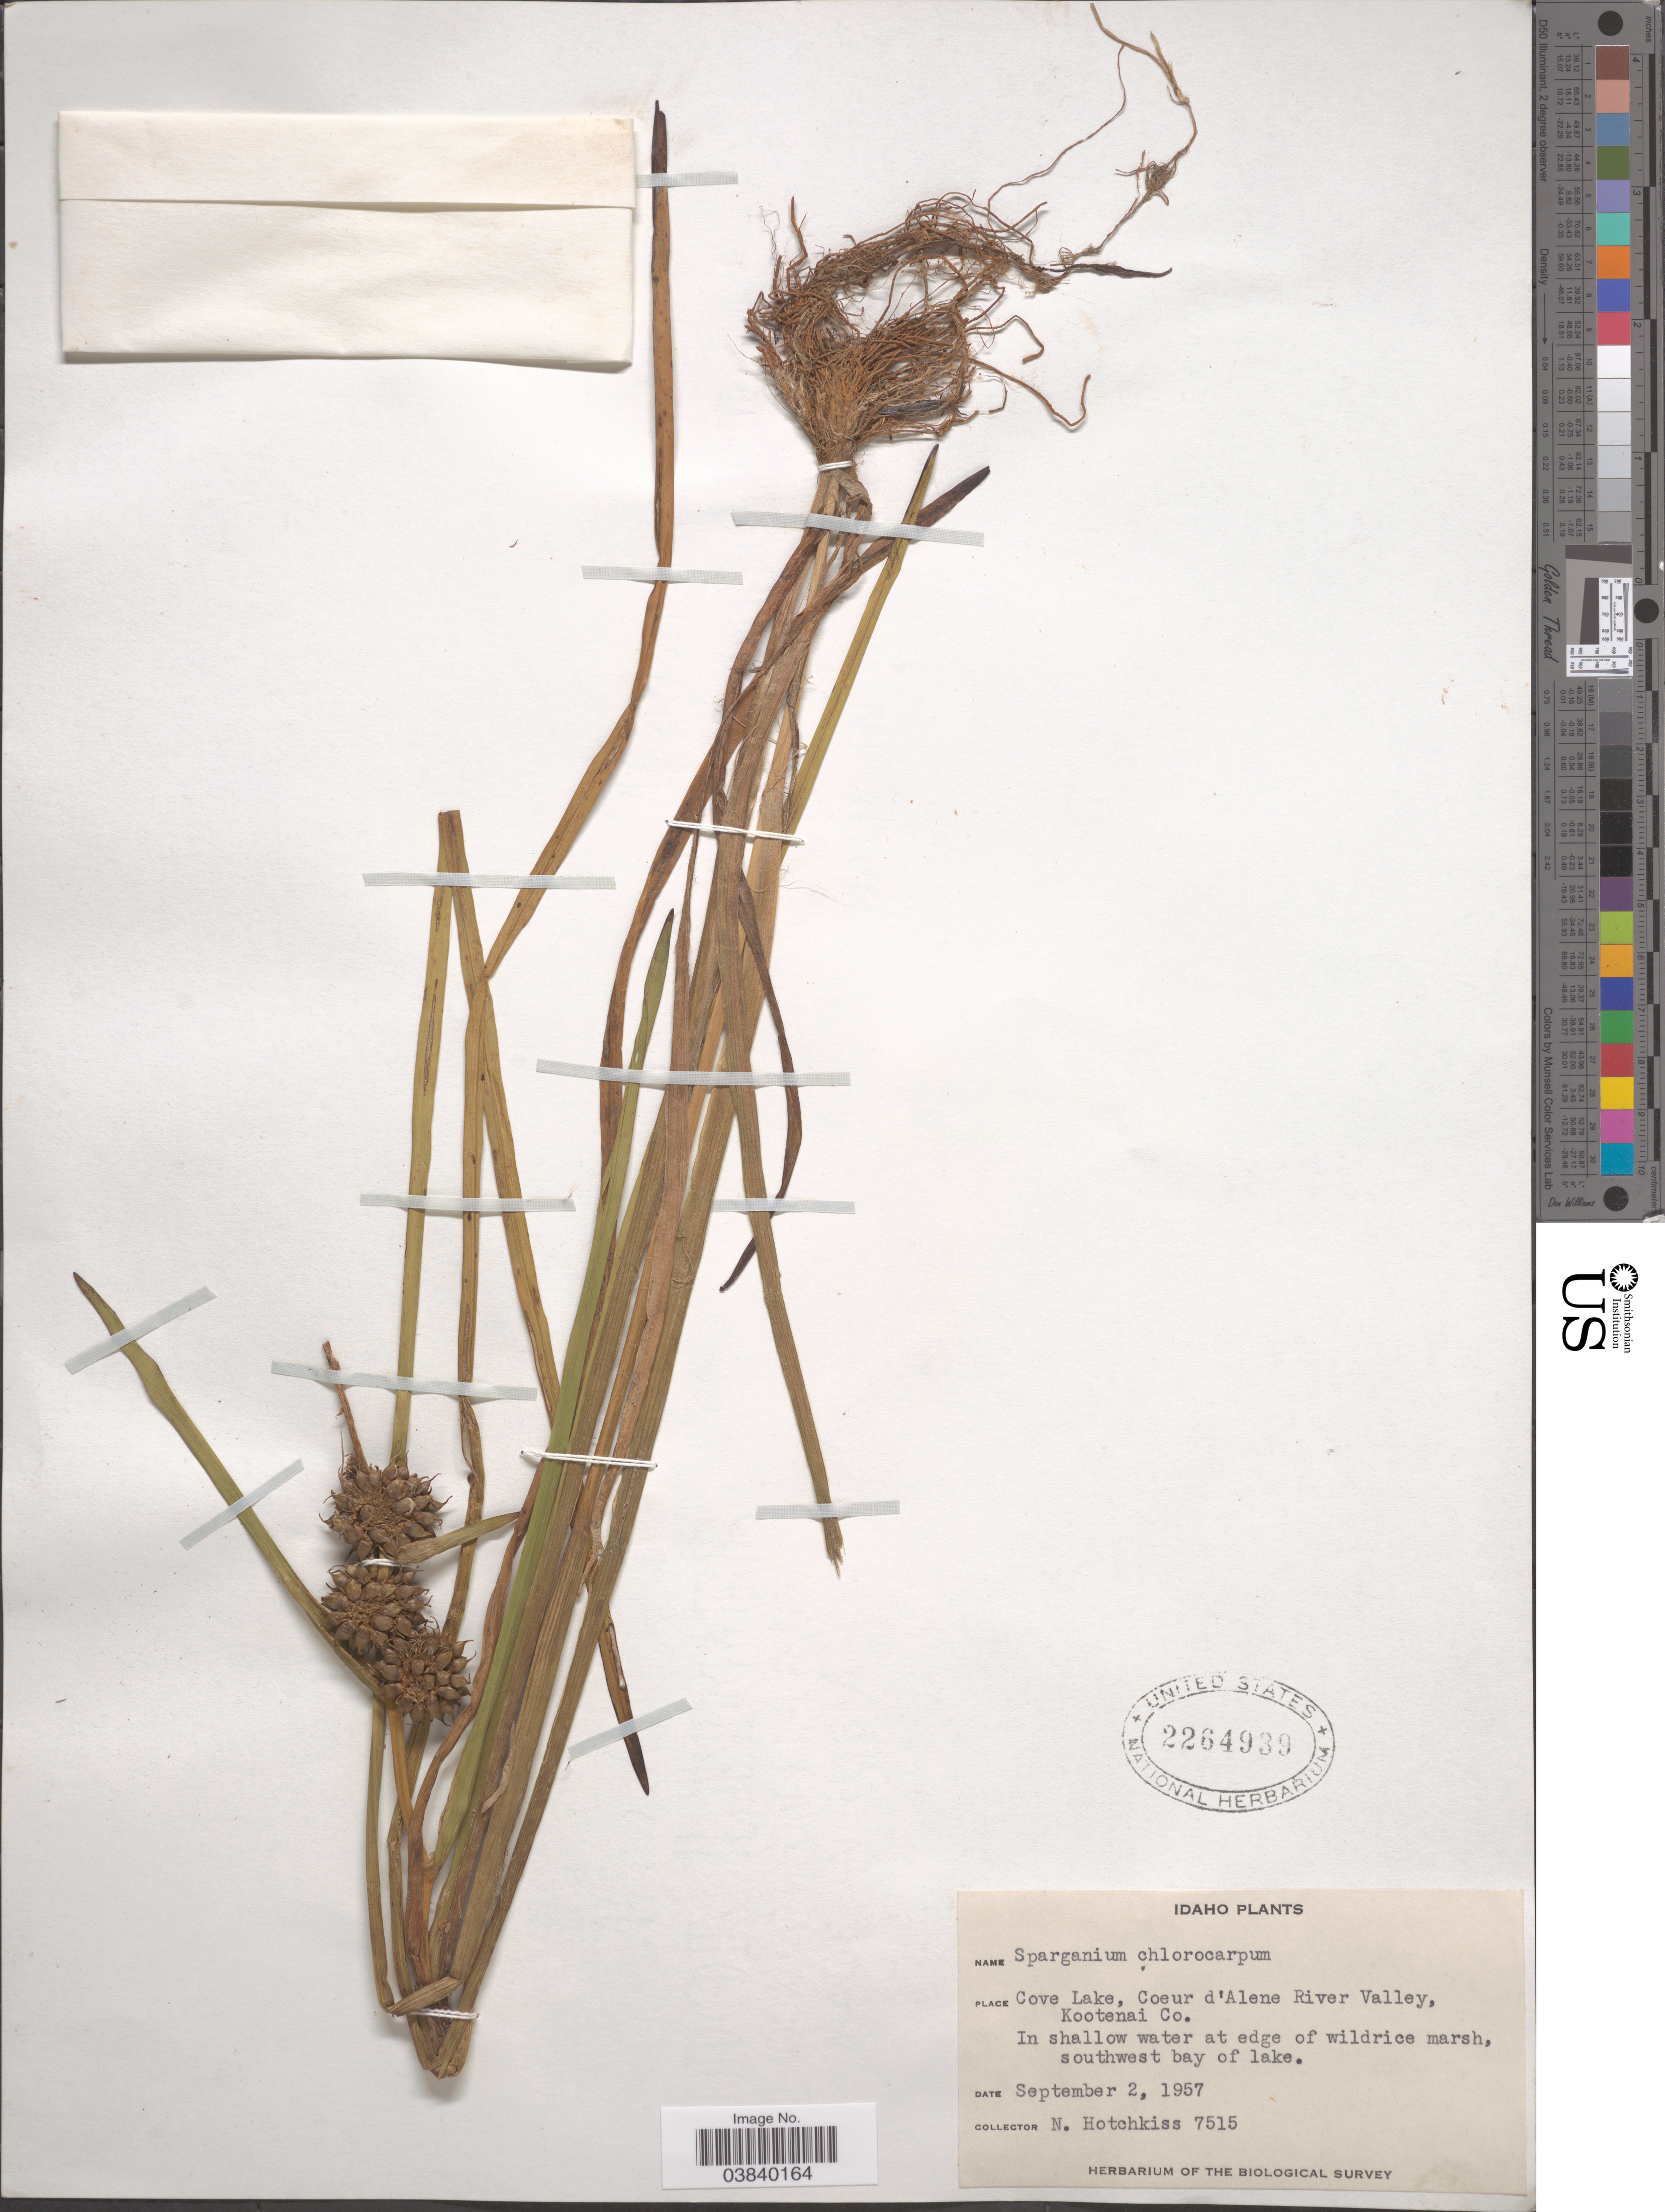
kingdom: Plantae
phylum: Tracheophyta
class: Liliopsida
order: Poales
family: Typhaceae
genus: Sparganium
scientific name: Sparganium chlorocarpum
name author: Rydb.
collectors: N. Hotchkiss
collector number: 7515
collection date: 1957-09-02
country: United States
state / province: Idaho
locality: Cove Lake, Coeur d'Alene River Valley, Kootenai Co.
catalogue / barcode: US 2264939